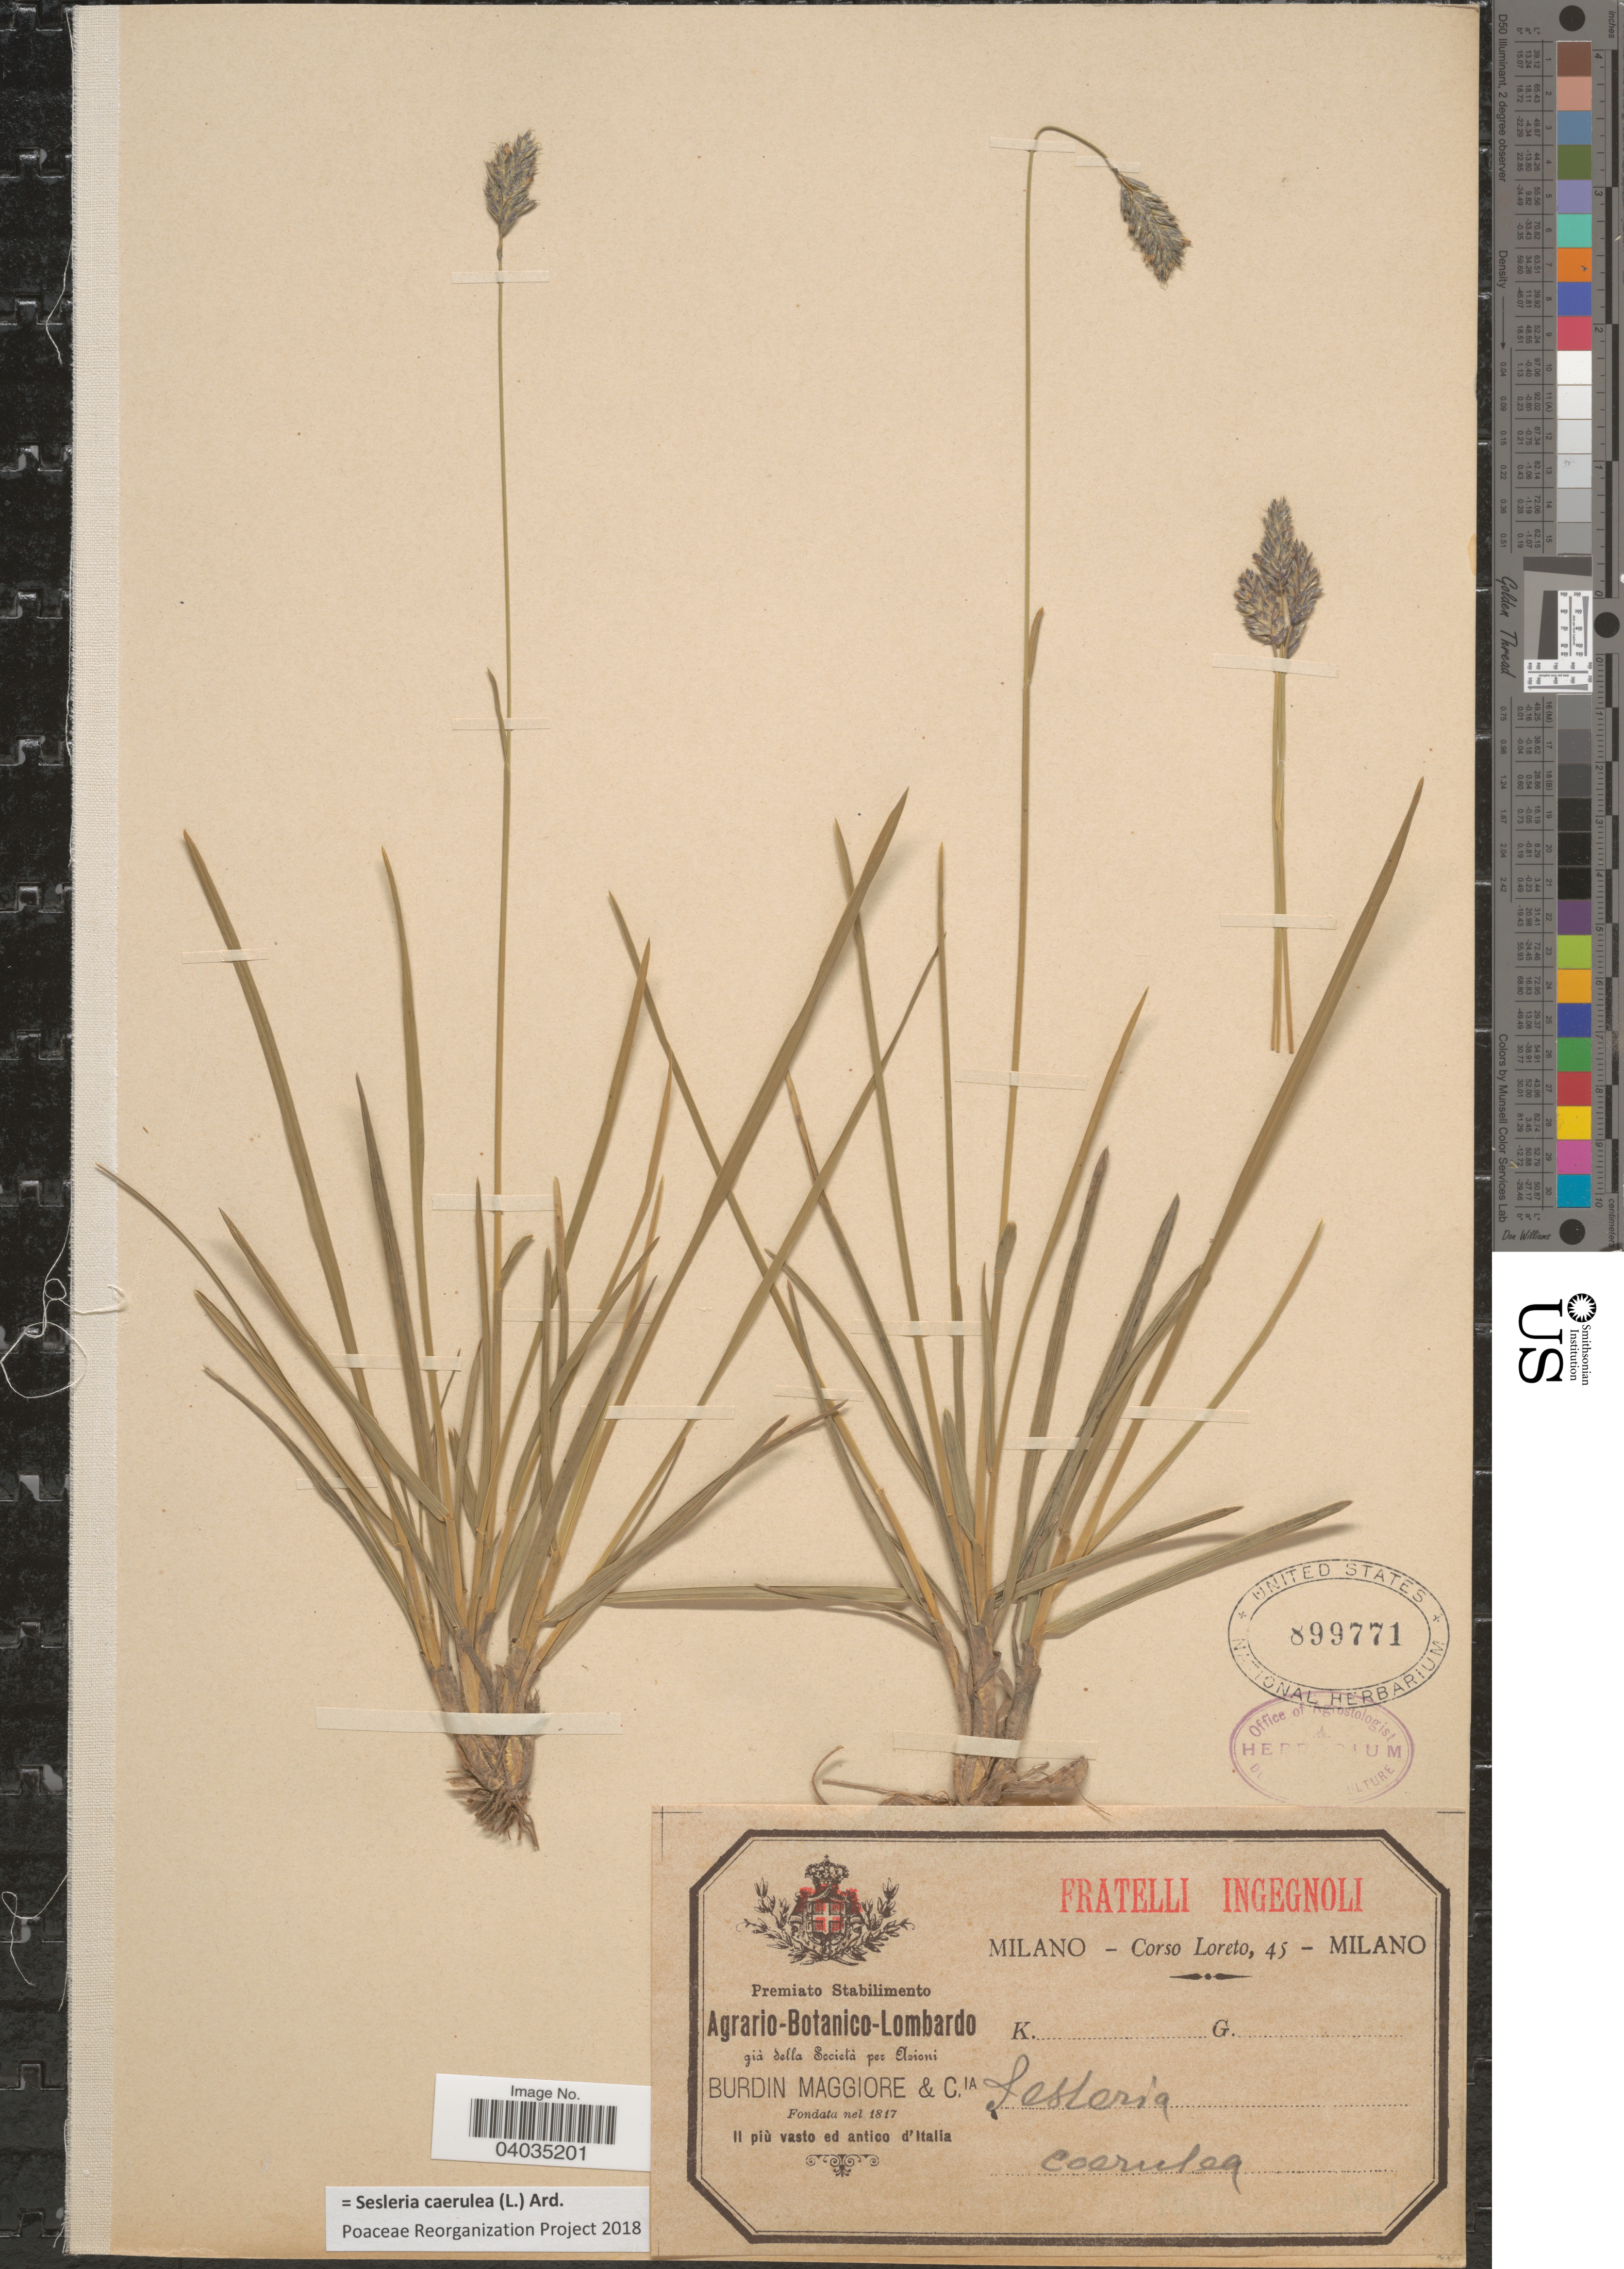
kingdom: Plantae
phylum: Tracheophyta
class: Liliopsida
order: Poales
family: Poaceae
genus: Sesleria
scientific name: Sesleria caerulea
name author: (L.) Ard.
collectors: Fratelli Ingegnoli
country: Italy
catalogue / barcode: US 899771